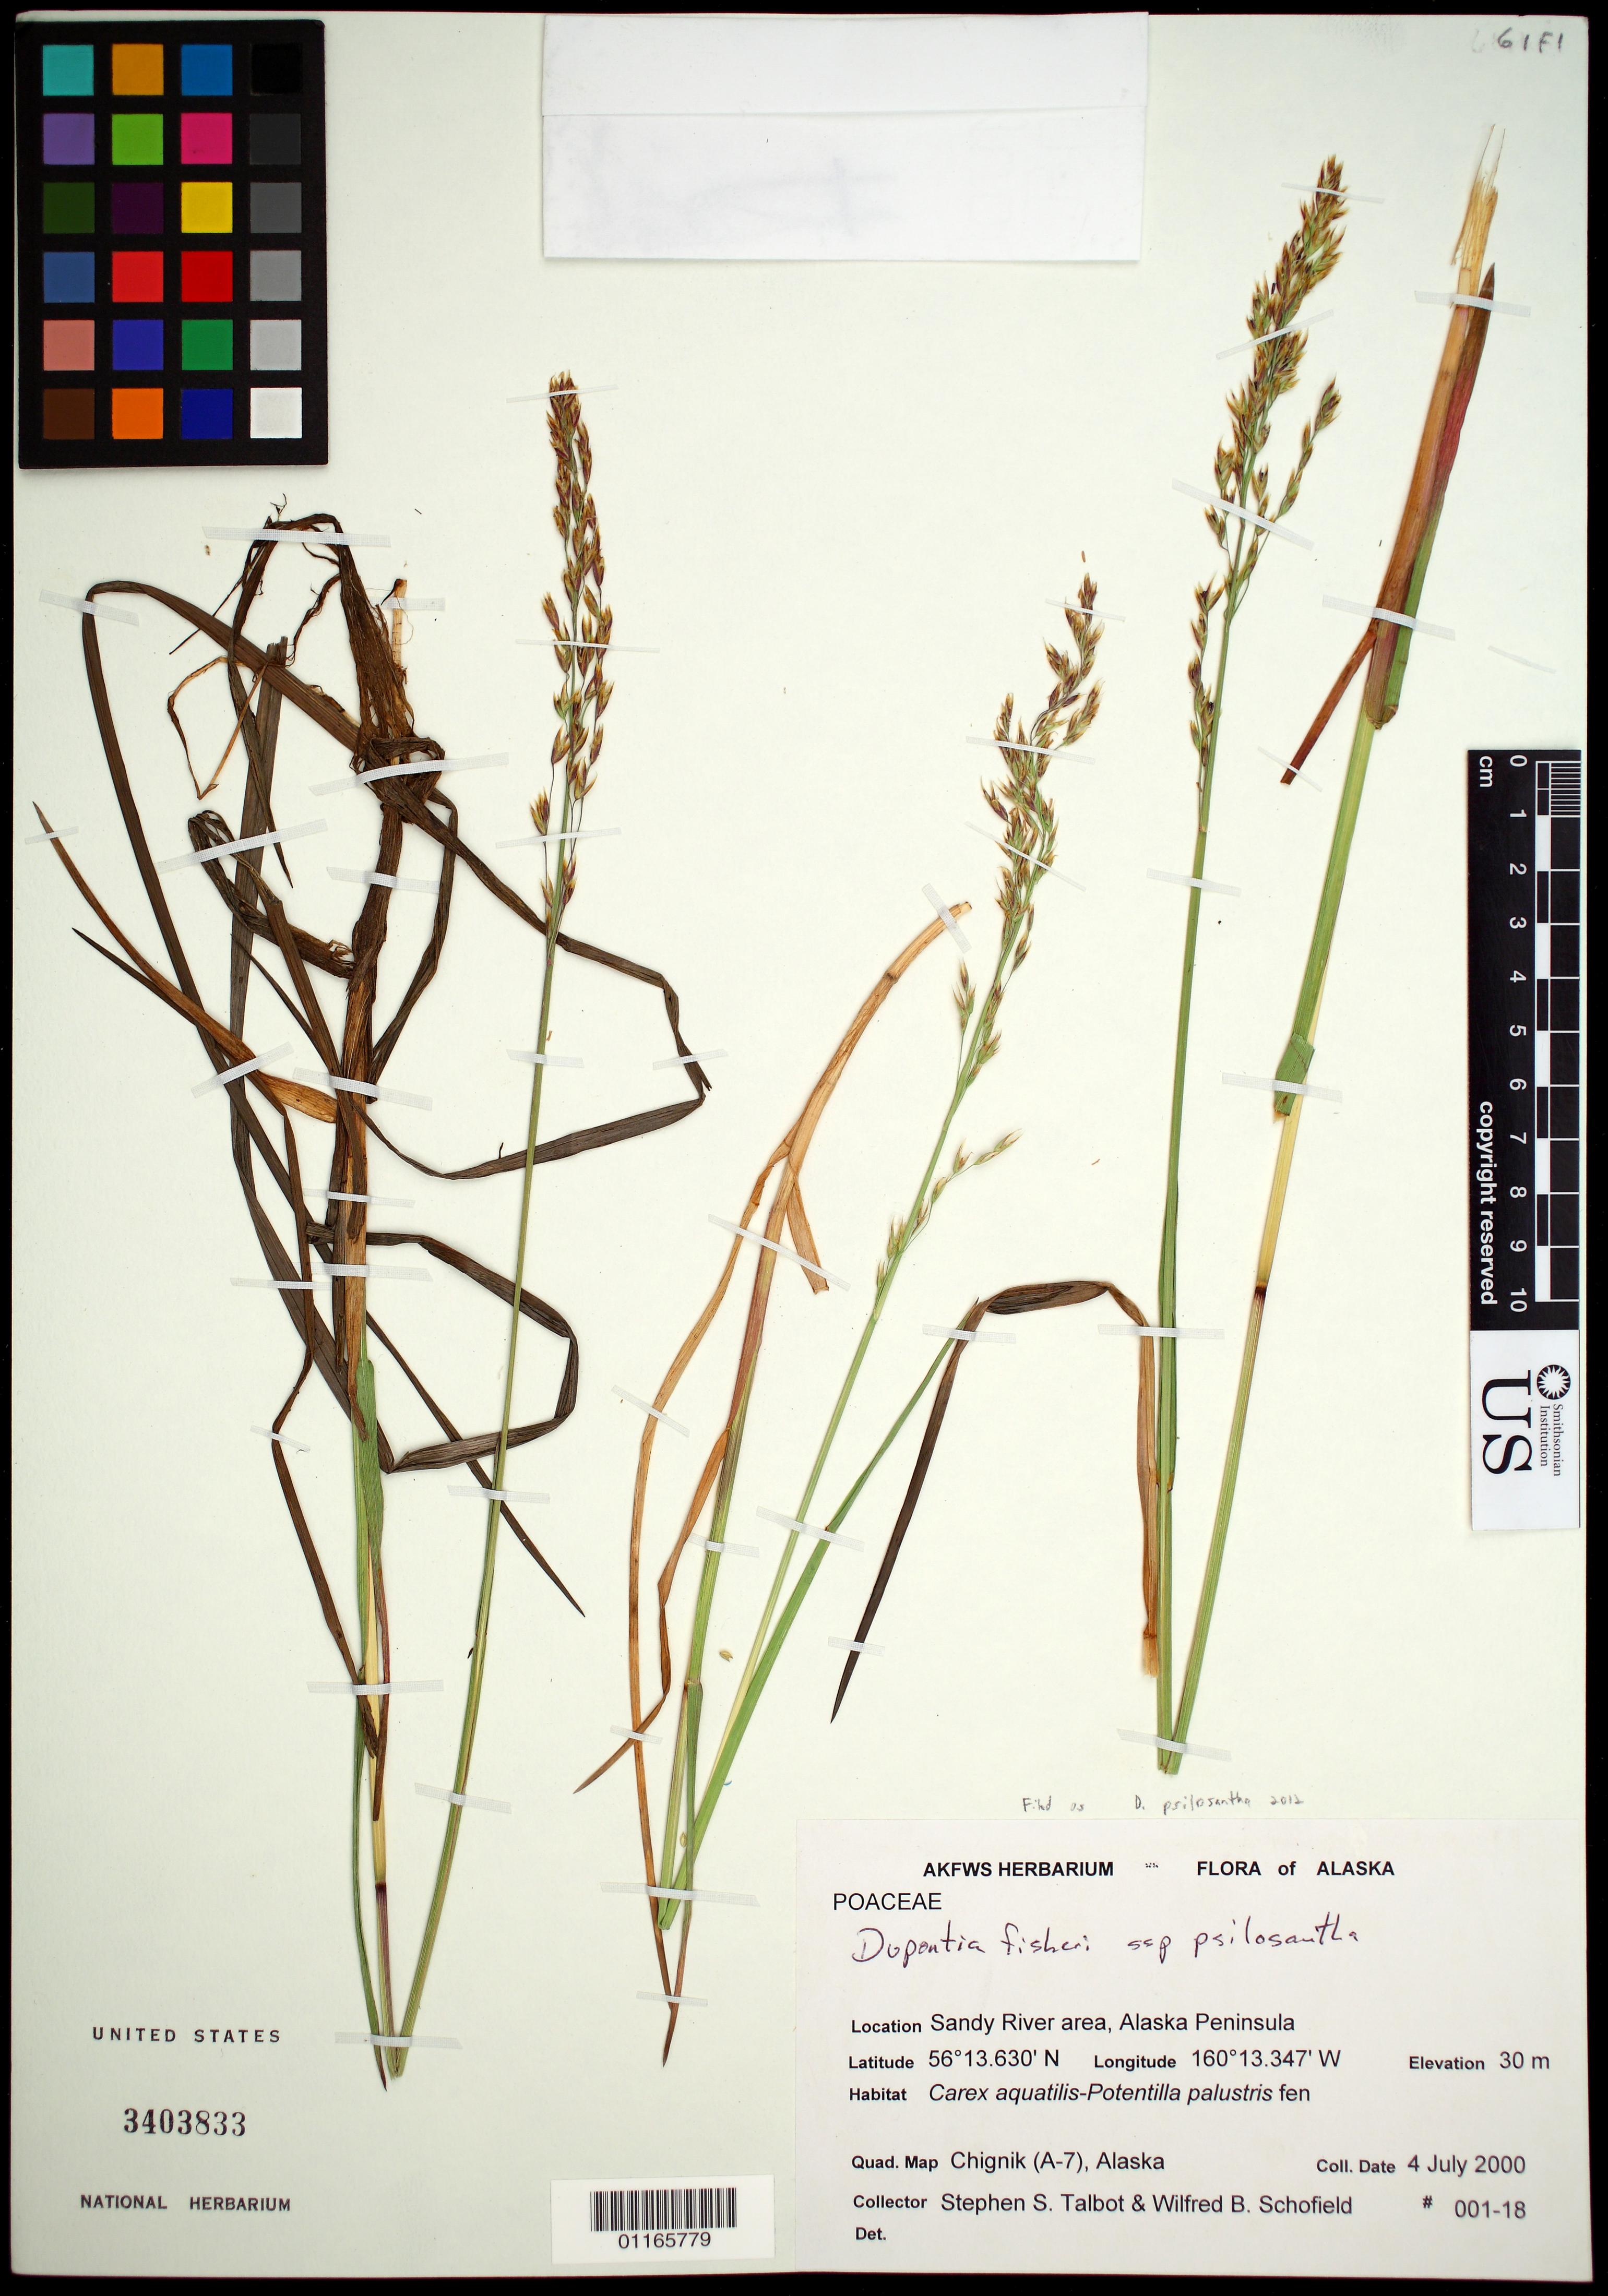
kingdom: Plantae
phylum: Tracheophyta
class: Liliopsida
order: Poales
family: Poaceae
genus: Dupontia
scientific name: Dupontia psilosantha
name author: Rupr.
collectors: S. S. Talbot & W. Schofield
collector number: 001-18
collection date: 2000-07-04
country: United States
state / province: Alaska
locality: Sandy River area, Alaska Peninsula.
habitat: Carex aquatilis-Potentilla palustris fen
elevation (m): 30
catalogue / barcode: US 3403833